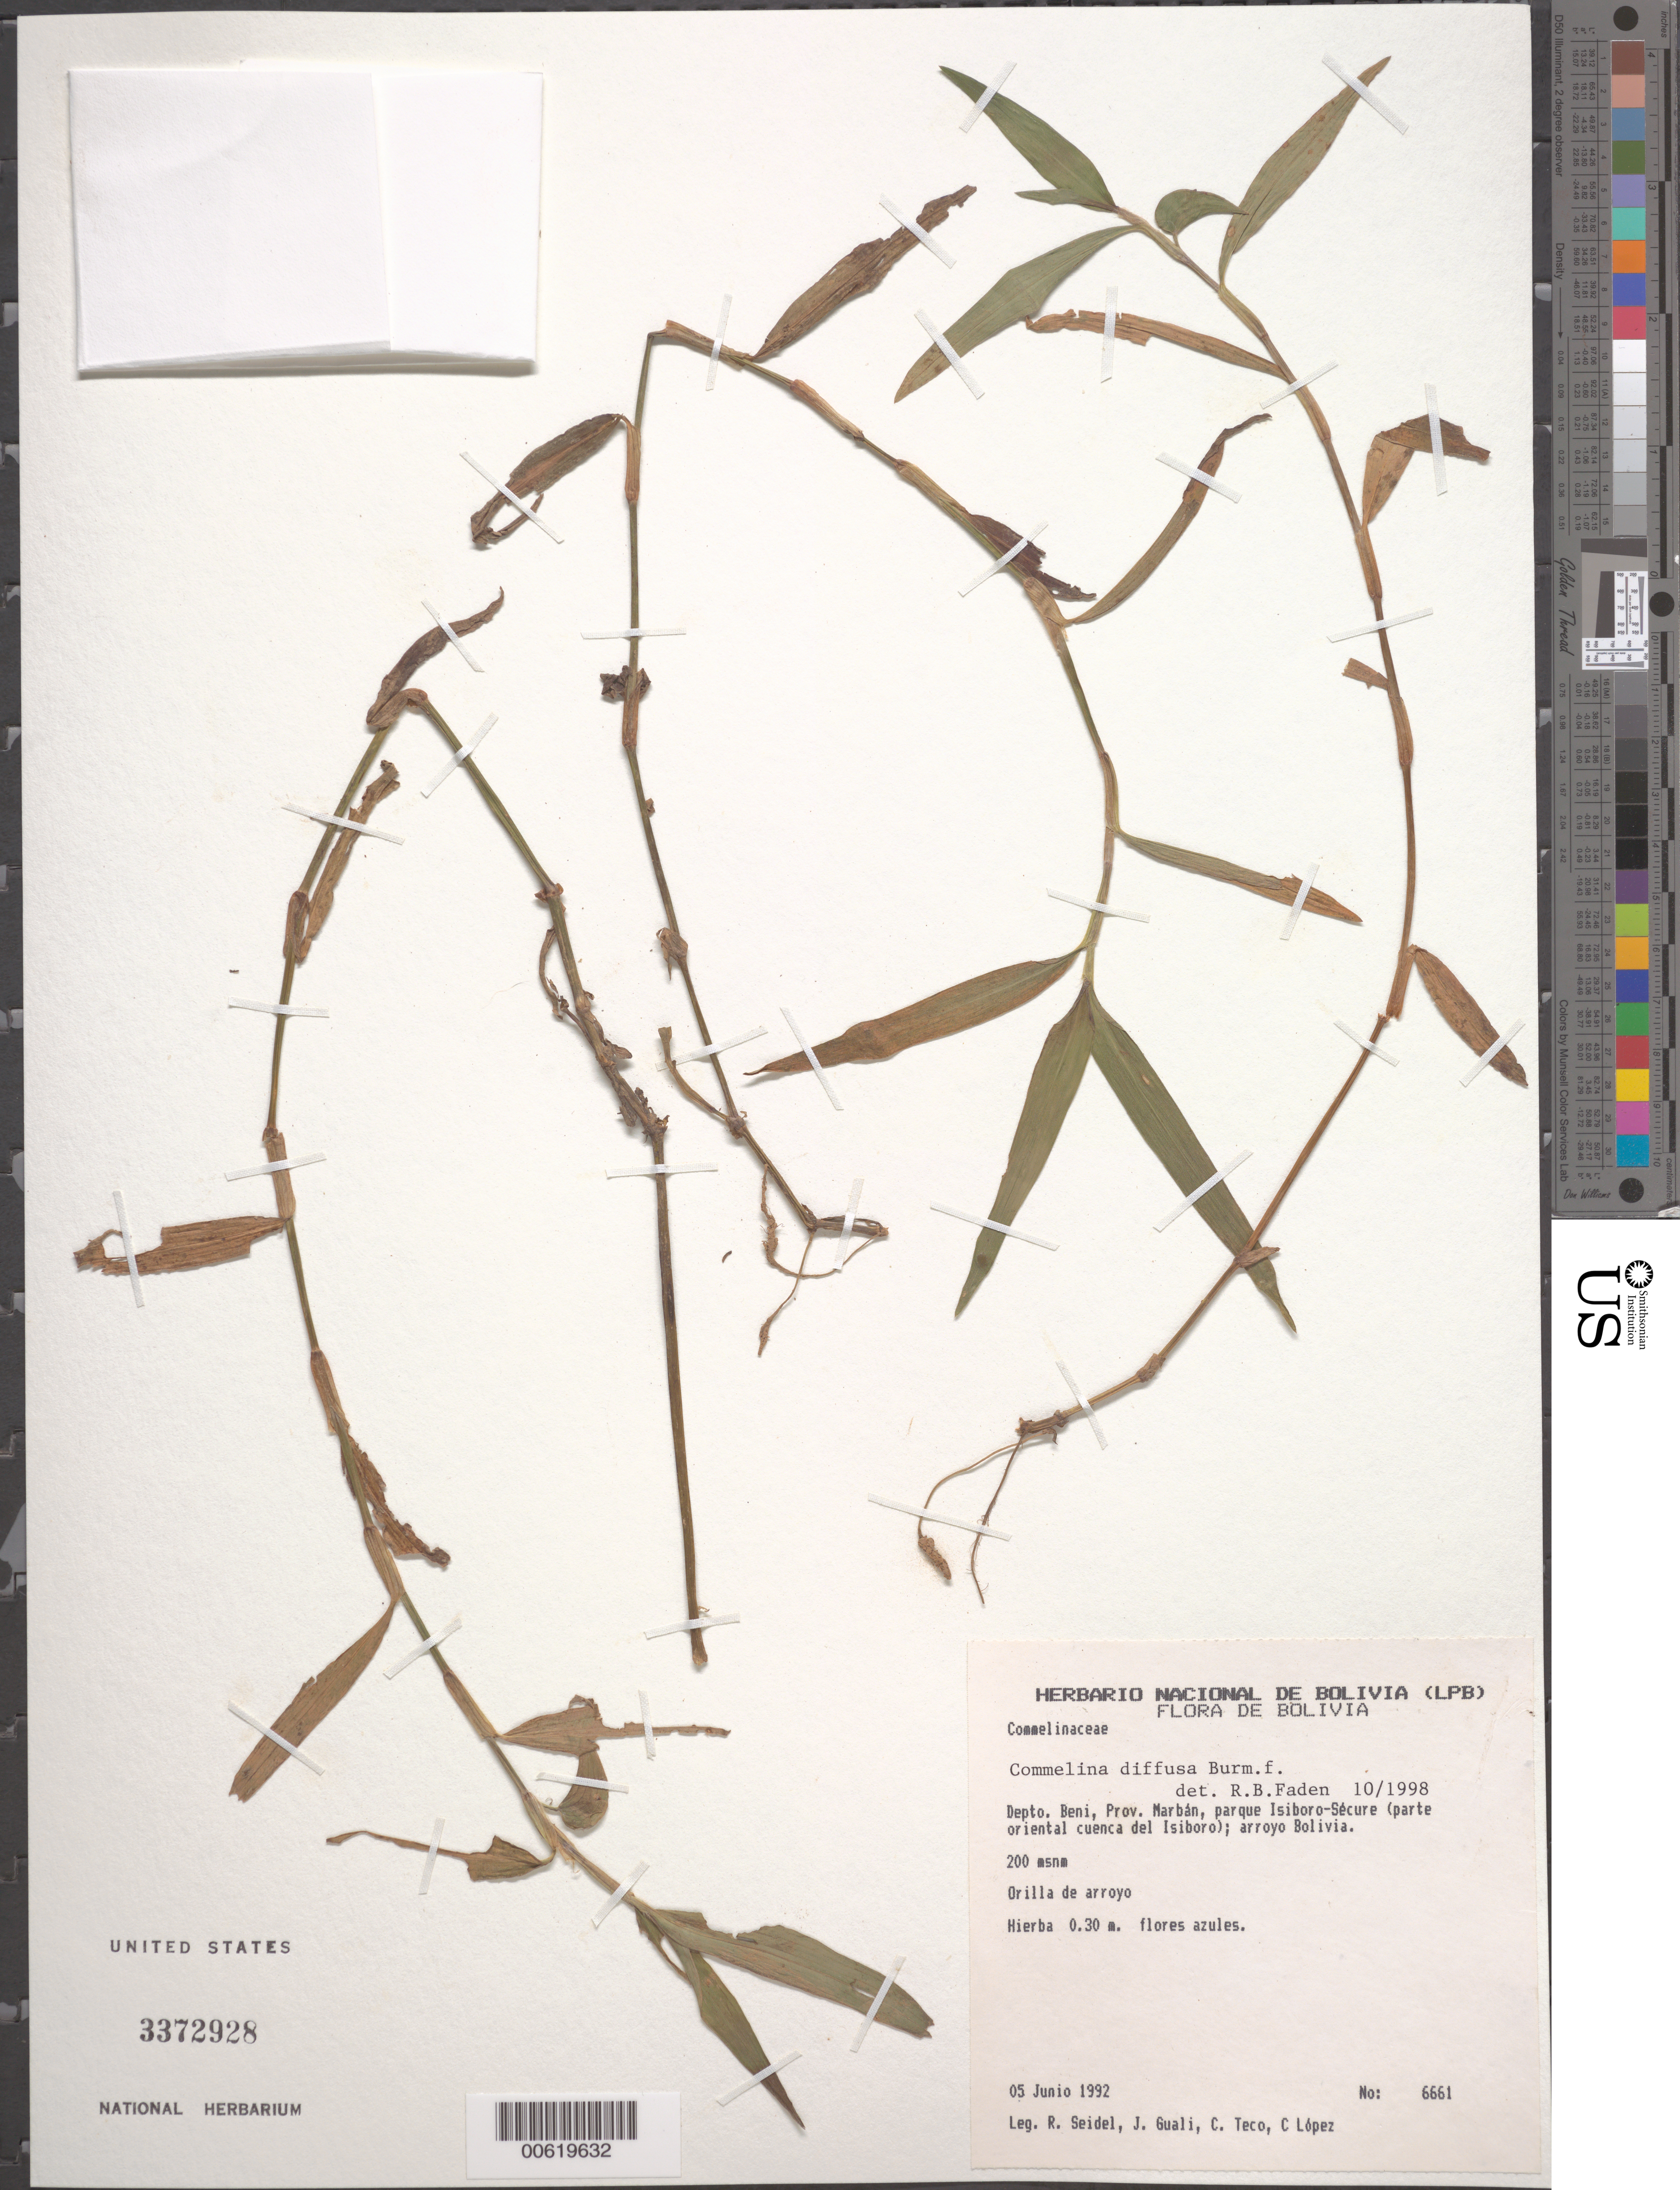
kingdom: Plantae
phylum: Tracheophyta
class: Liliopsida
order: Commelinales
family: Commelinaceae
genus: Commelina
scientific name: Commelina diffusa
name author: Burm. f.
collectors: R. Seidel, J. Guali, C. Teco & C. Lopez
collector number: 6661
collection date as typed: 05 Jun 1992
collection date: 1992-06-05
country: Bolivia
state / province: Beni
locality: Marban, Isiboro-Secure Park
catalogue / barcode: US 3372928